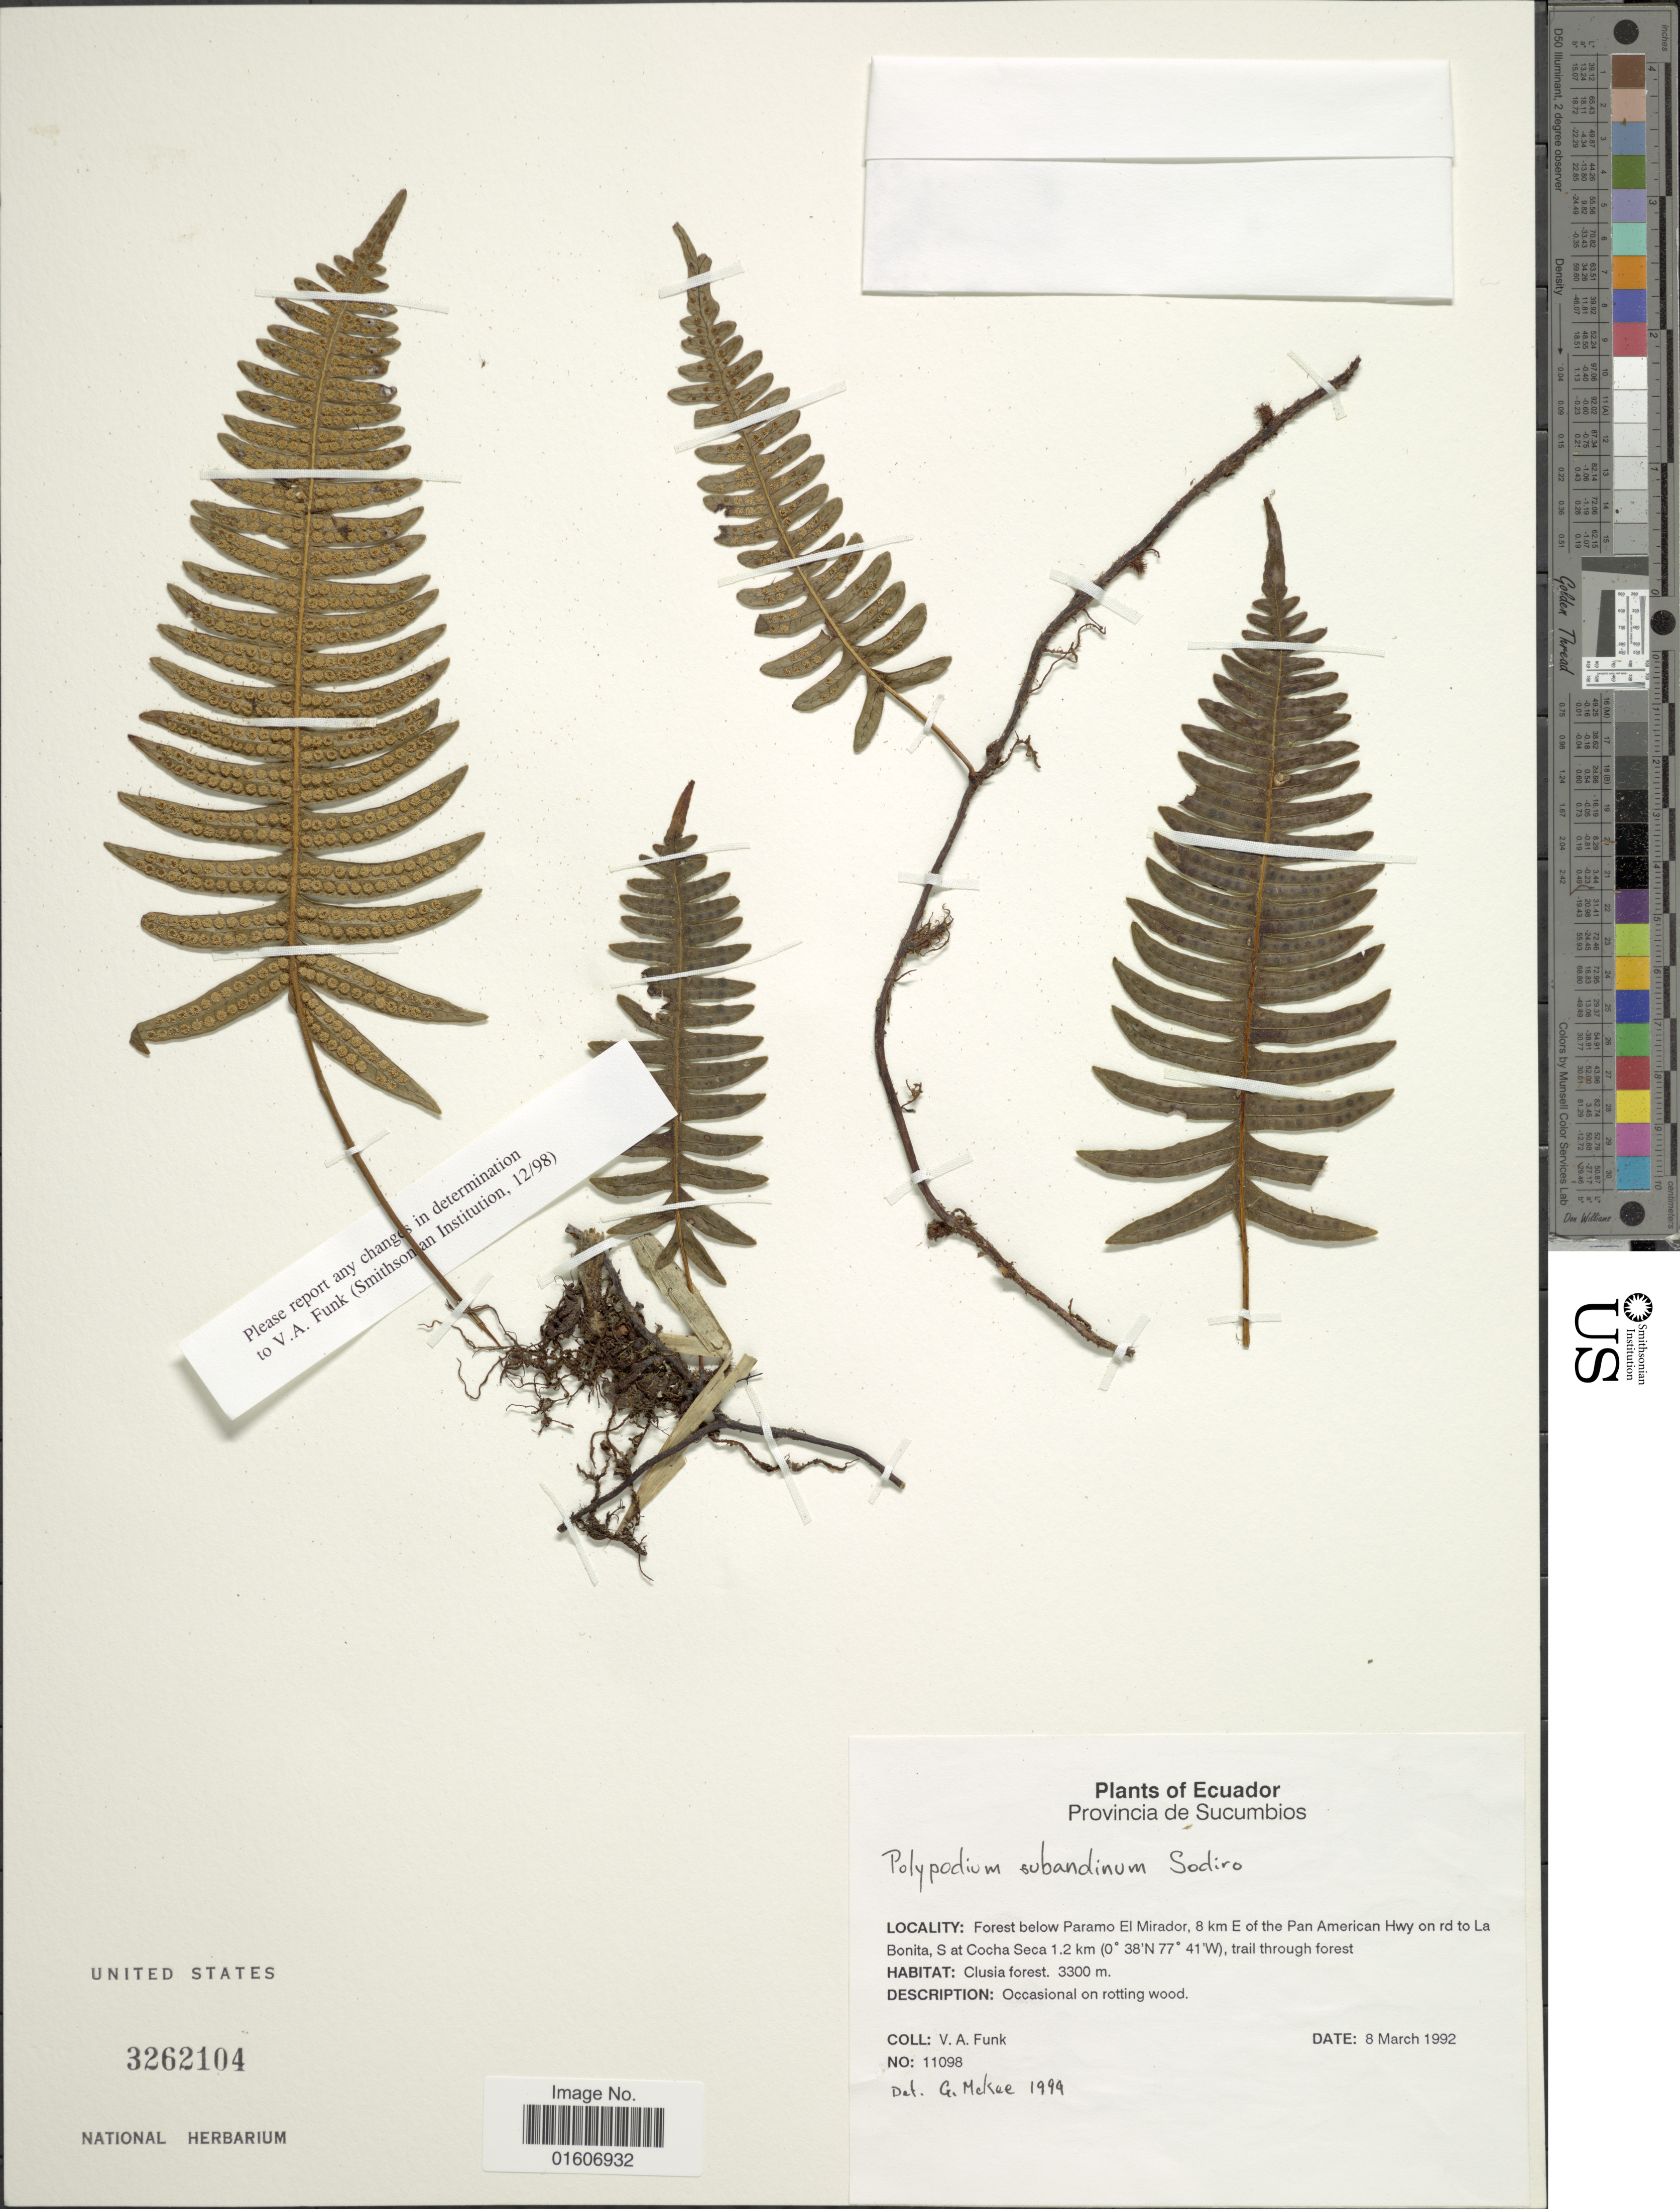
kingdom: Plantae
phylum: Tracheophyta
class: Polypodiopsida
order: Polypodiales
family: Polypodiaceae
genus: Serpocaulon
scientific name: Serpocaulon subandinum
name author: (Sod.) A.R. Sm.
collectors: V. Funk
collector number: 11098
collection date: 1992-03-08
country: Ecuador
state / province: Sucumbíos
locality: Forest below Paramo El Mirador, 8 km E of the Pan American Hwy on rd to La Bonita, S at Cocha Seca 1.2 km, trail through forest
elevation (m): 3300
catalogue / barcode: US 3262104